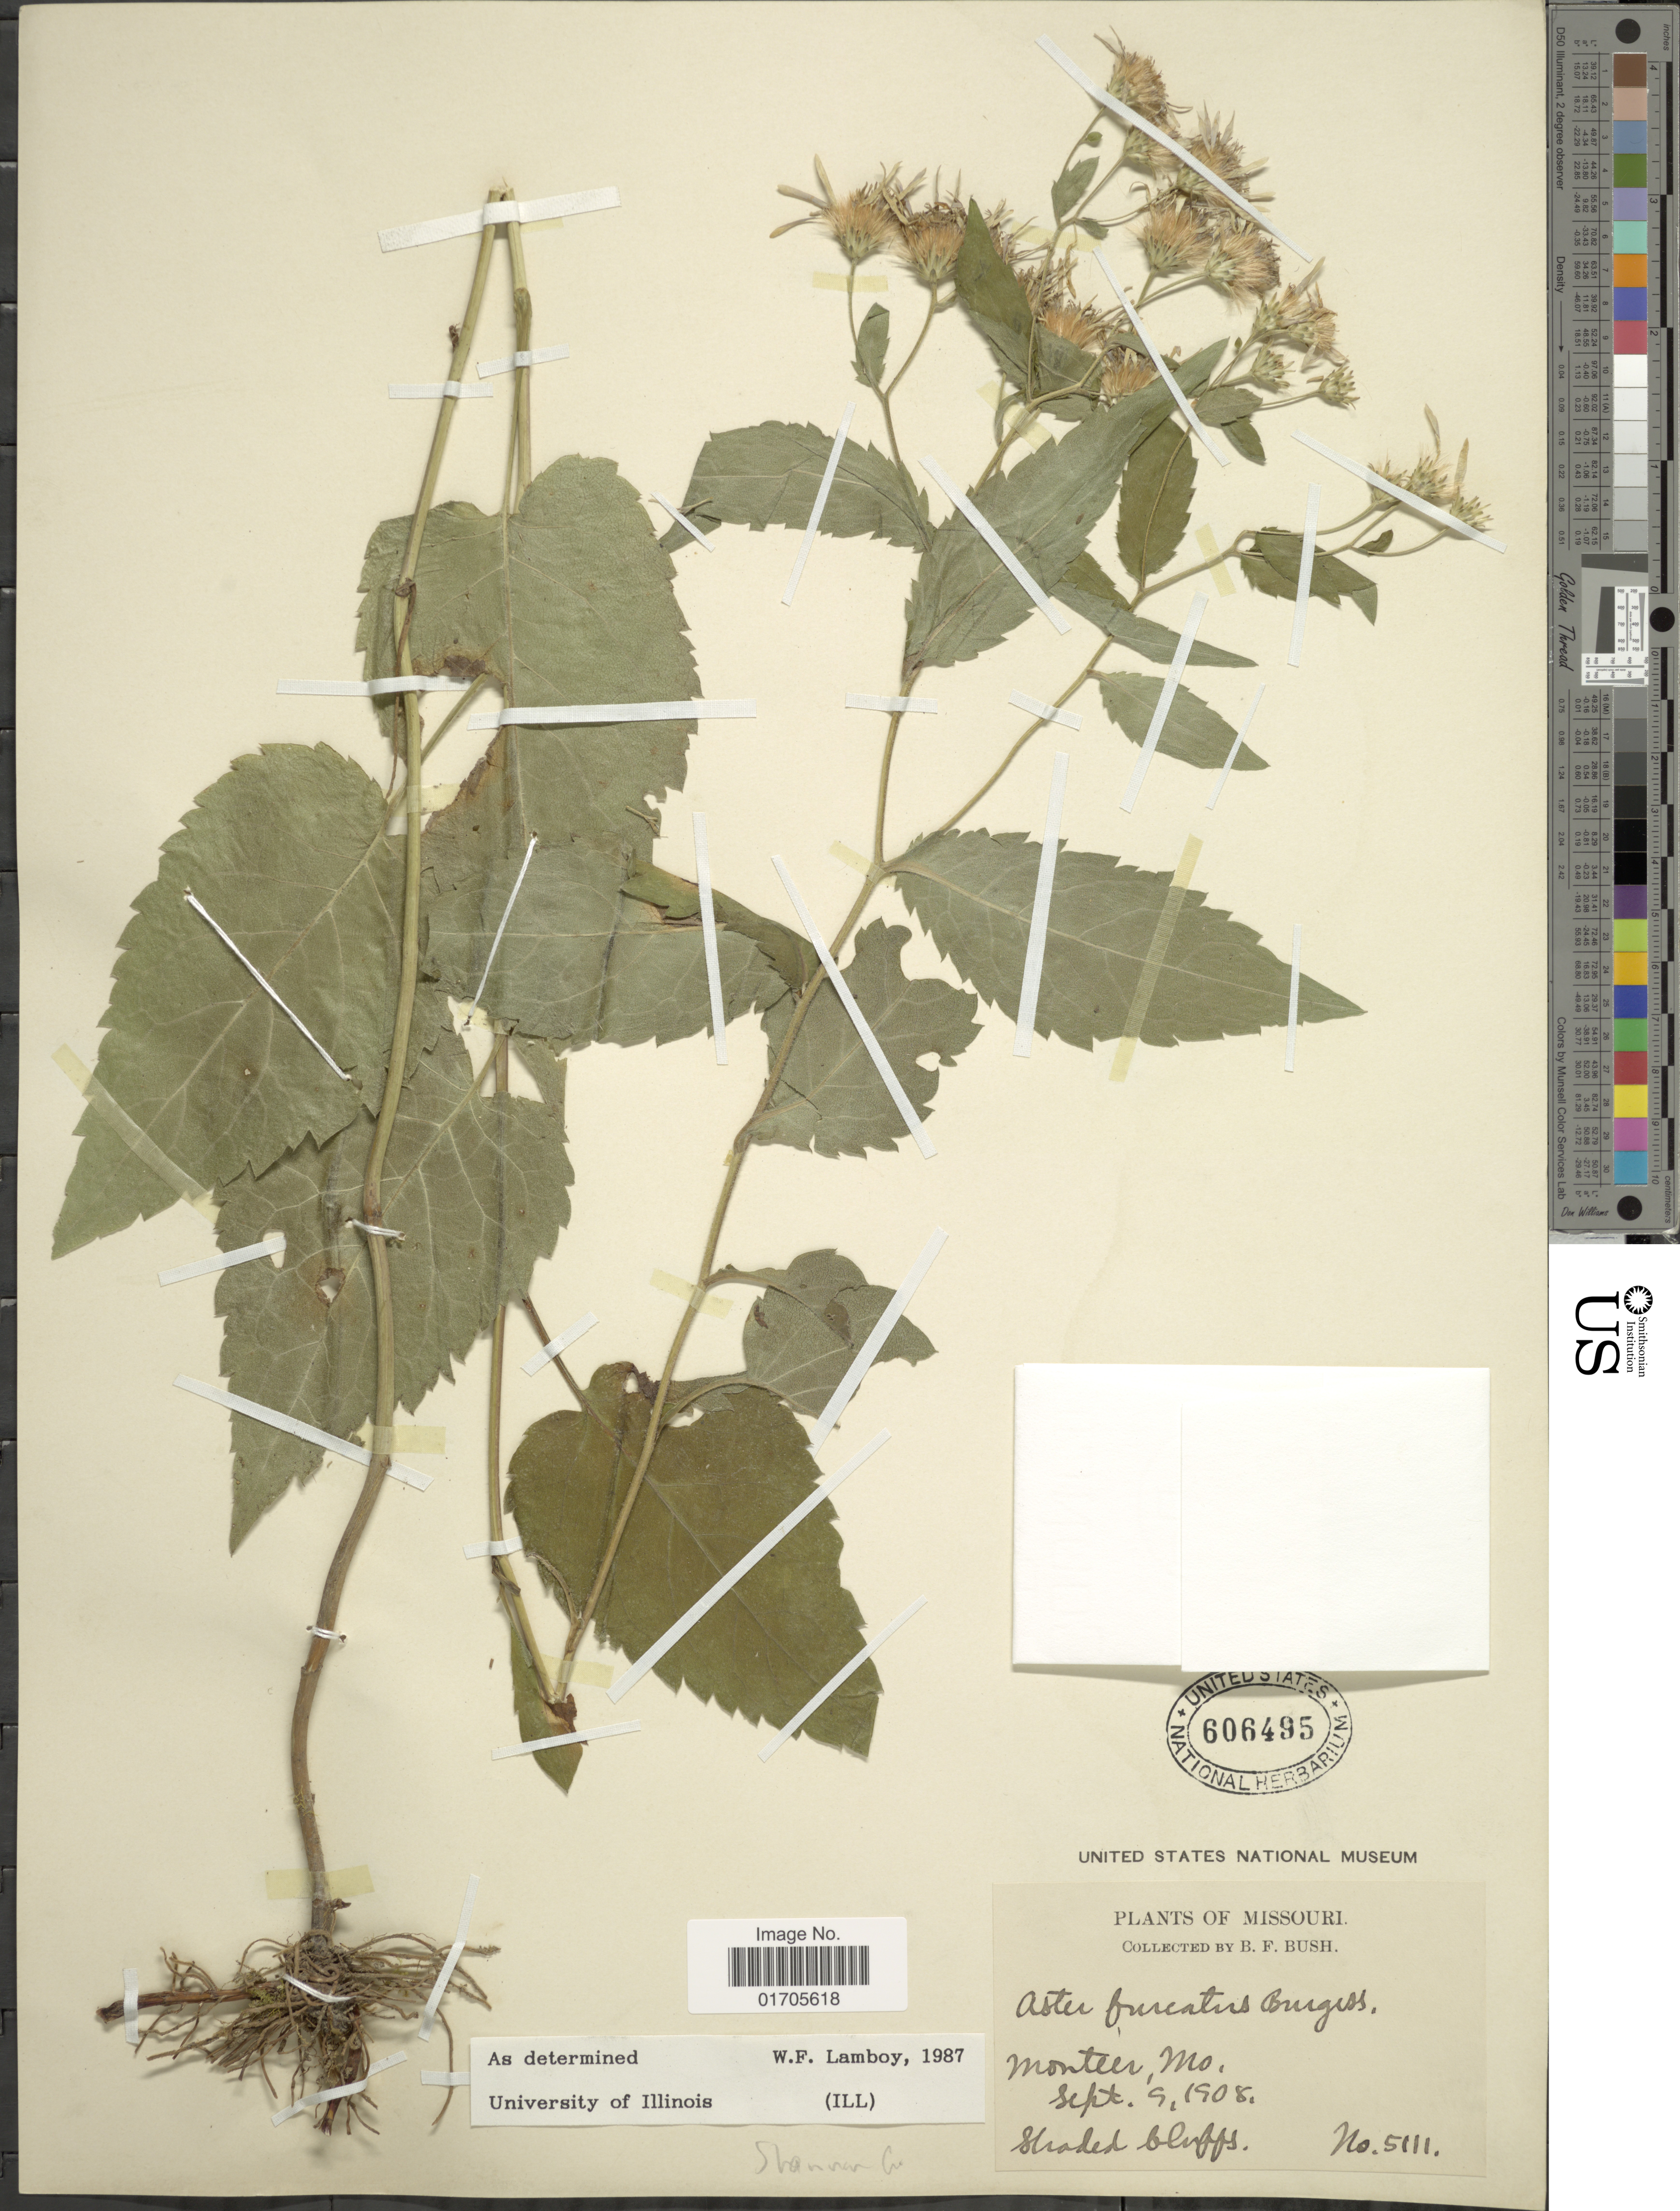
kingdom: Plantae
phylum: Tracheophyta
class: Magnoliopsida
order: Asterales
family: Asteraceae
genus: Eurybia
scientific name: Eurybia furcata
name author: G.L. Nesom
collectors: B. F. Bush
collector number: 5111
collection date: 1908-09-09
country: United States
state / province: Missouri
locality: Monteer, Mo. Shannon Co.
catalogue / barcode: US 606495